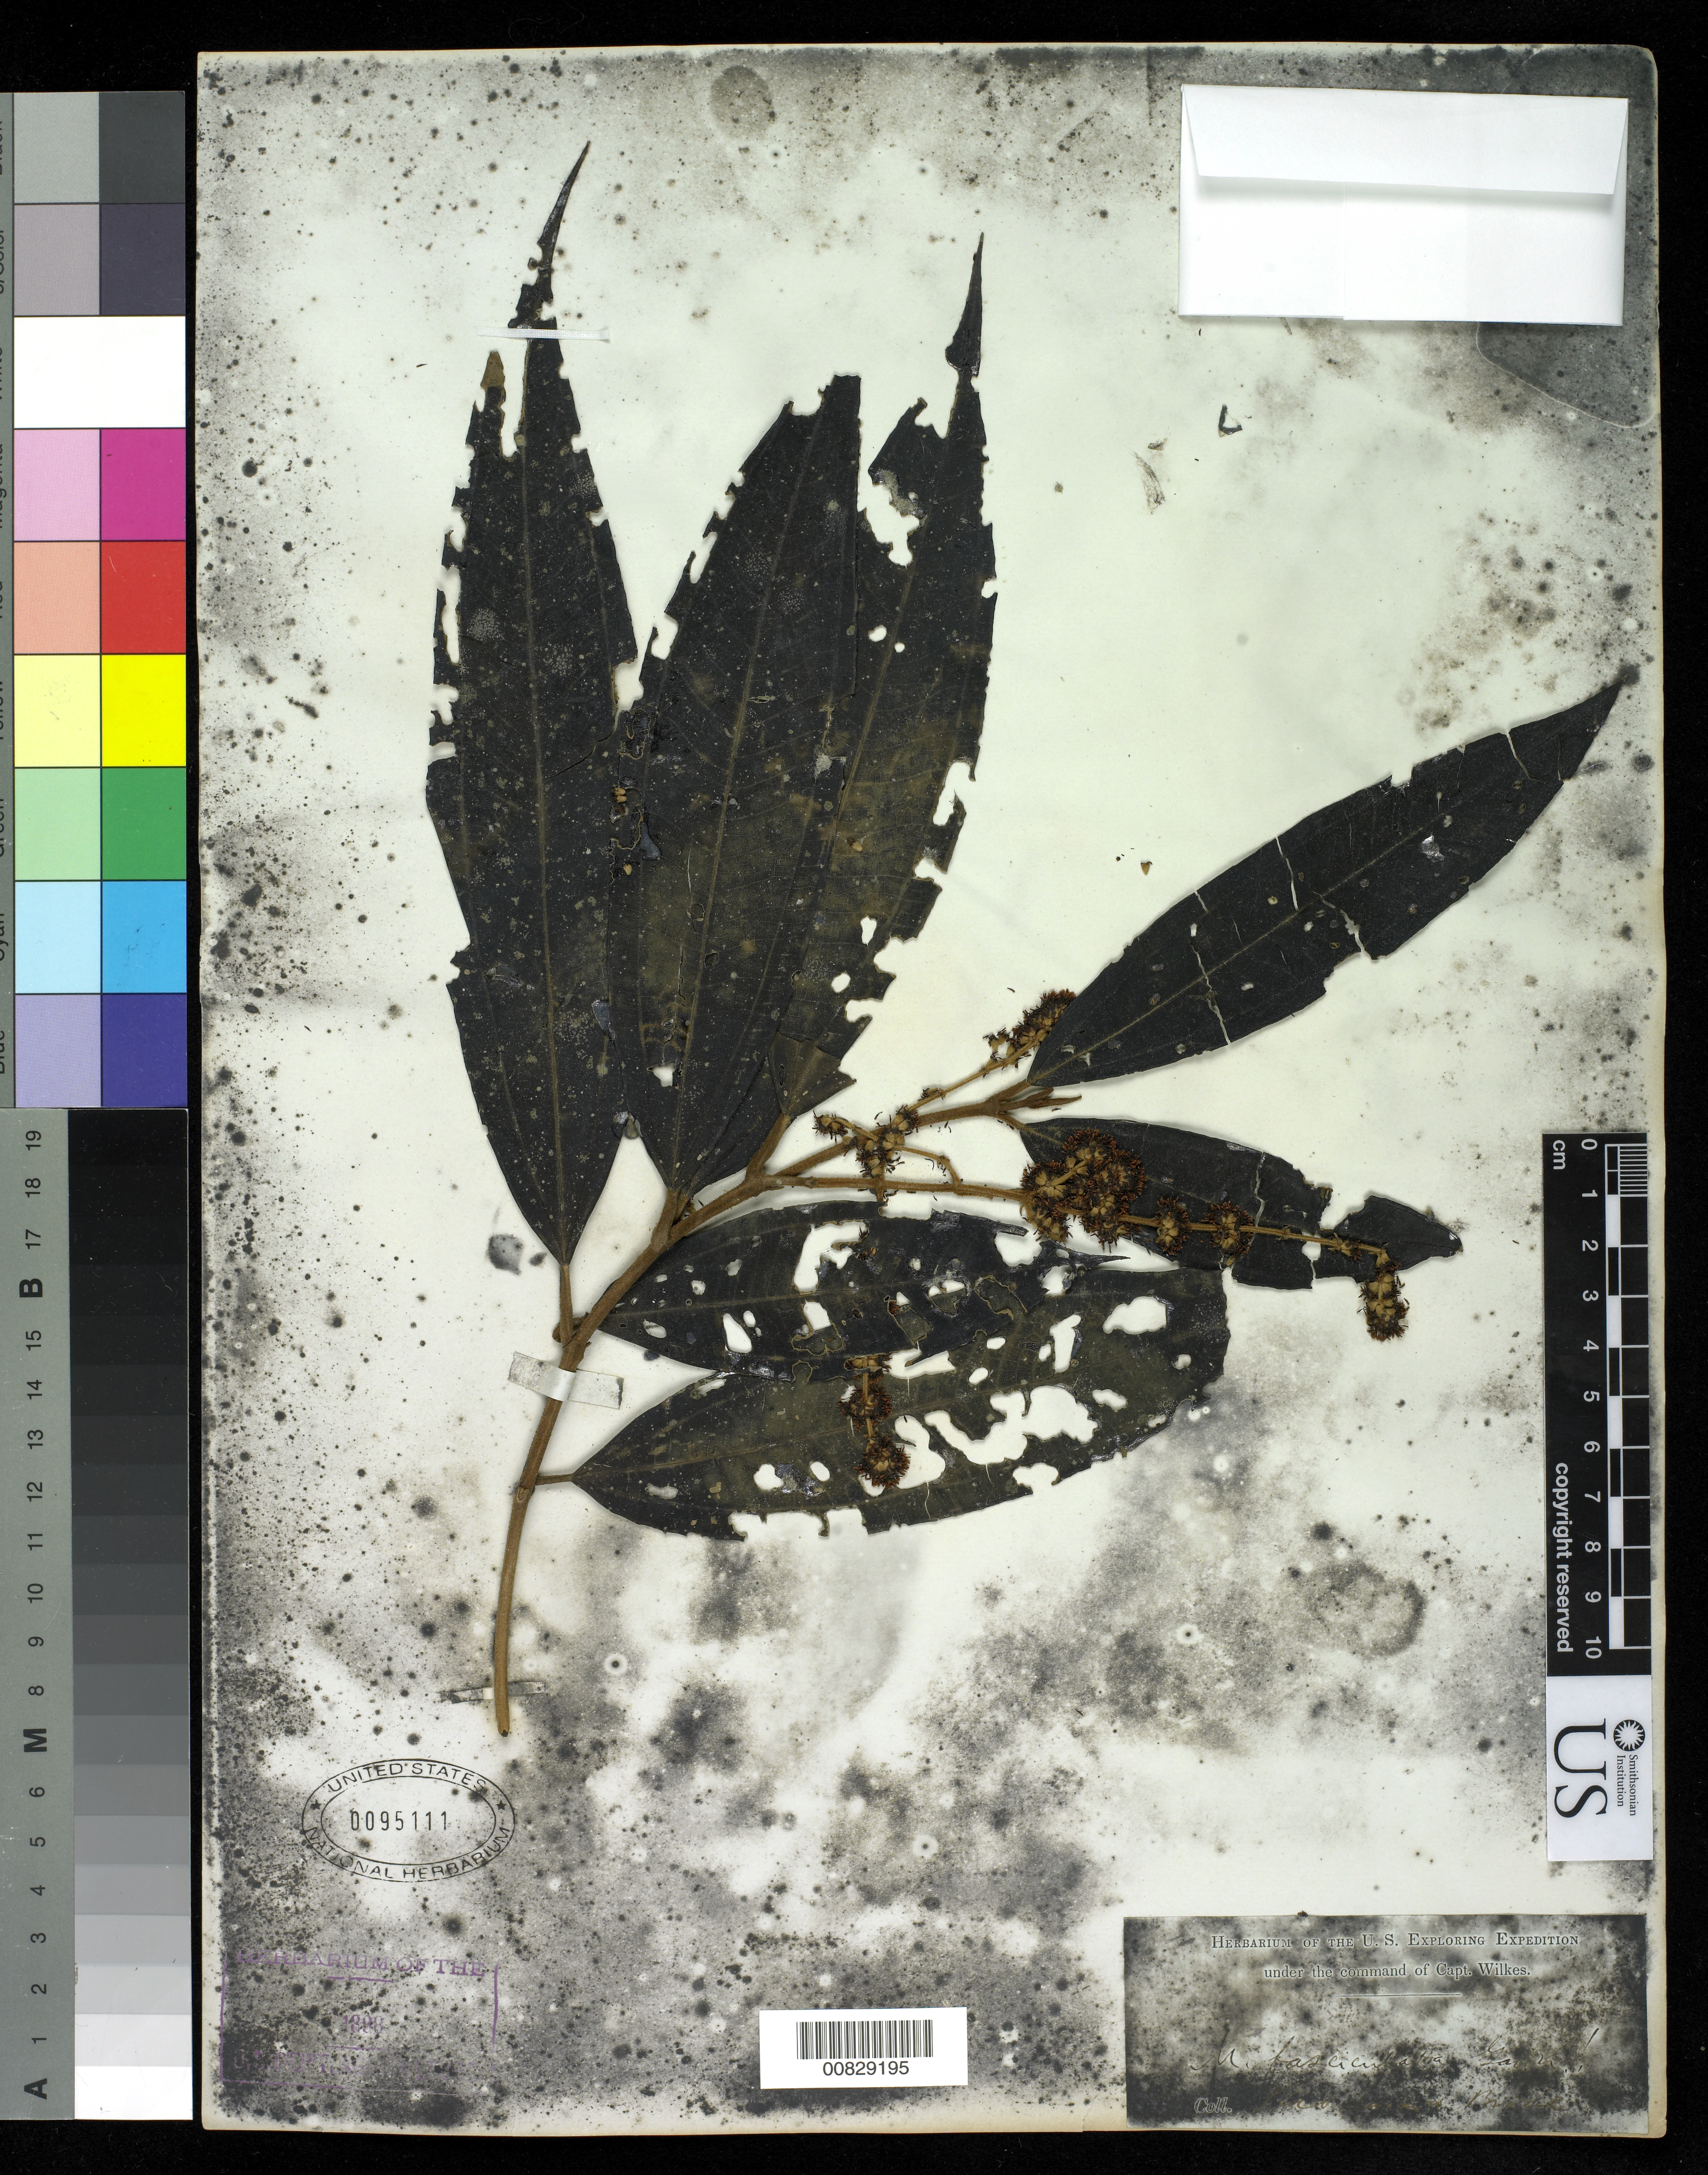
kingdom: Plantae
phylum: Tracheophyta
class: Magnoliopsida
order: Myrtales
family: Melastomataceae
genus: Miconia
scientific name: Miconia fasciculata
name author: Gardner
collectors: Wilkes Explor. Exped.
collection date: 1838/1842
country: Brazil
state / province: Rio de Janeiro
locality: Rio Janeiro, Brazil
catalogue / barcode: US 95111